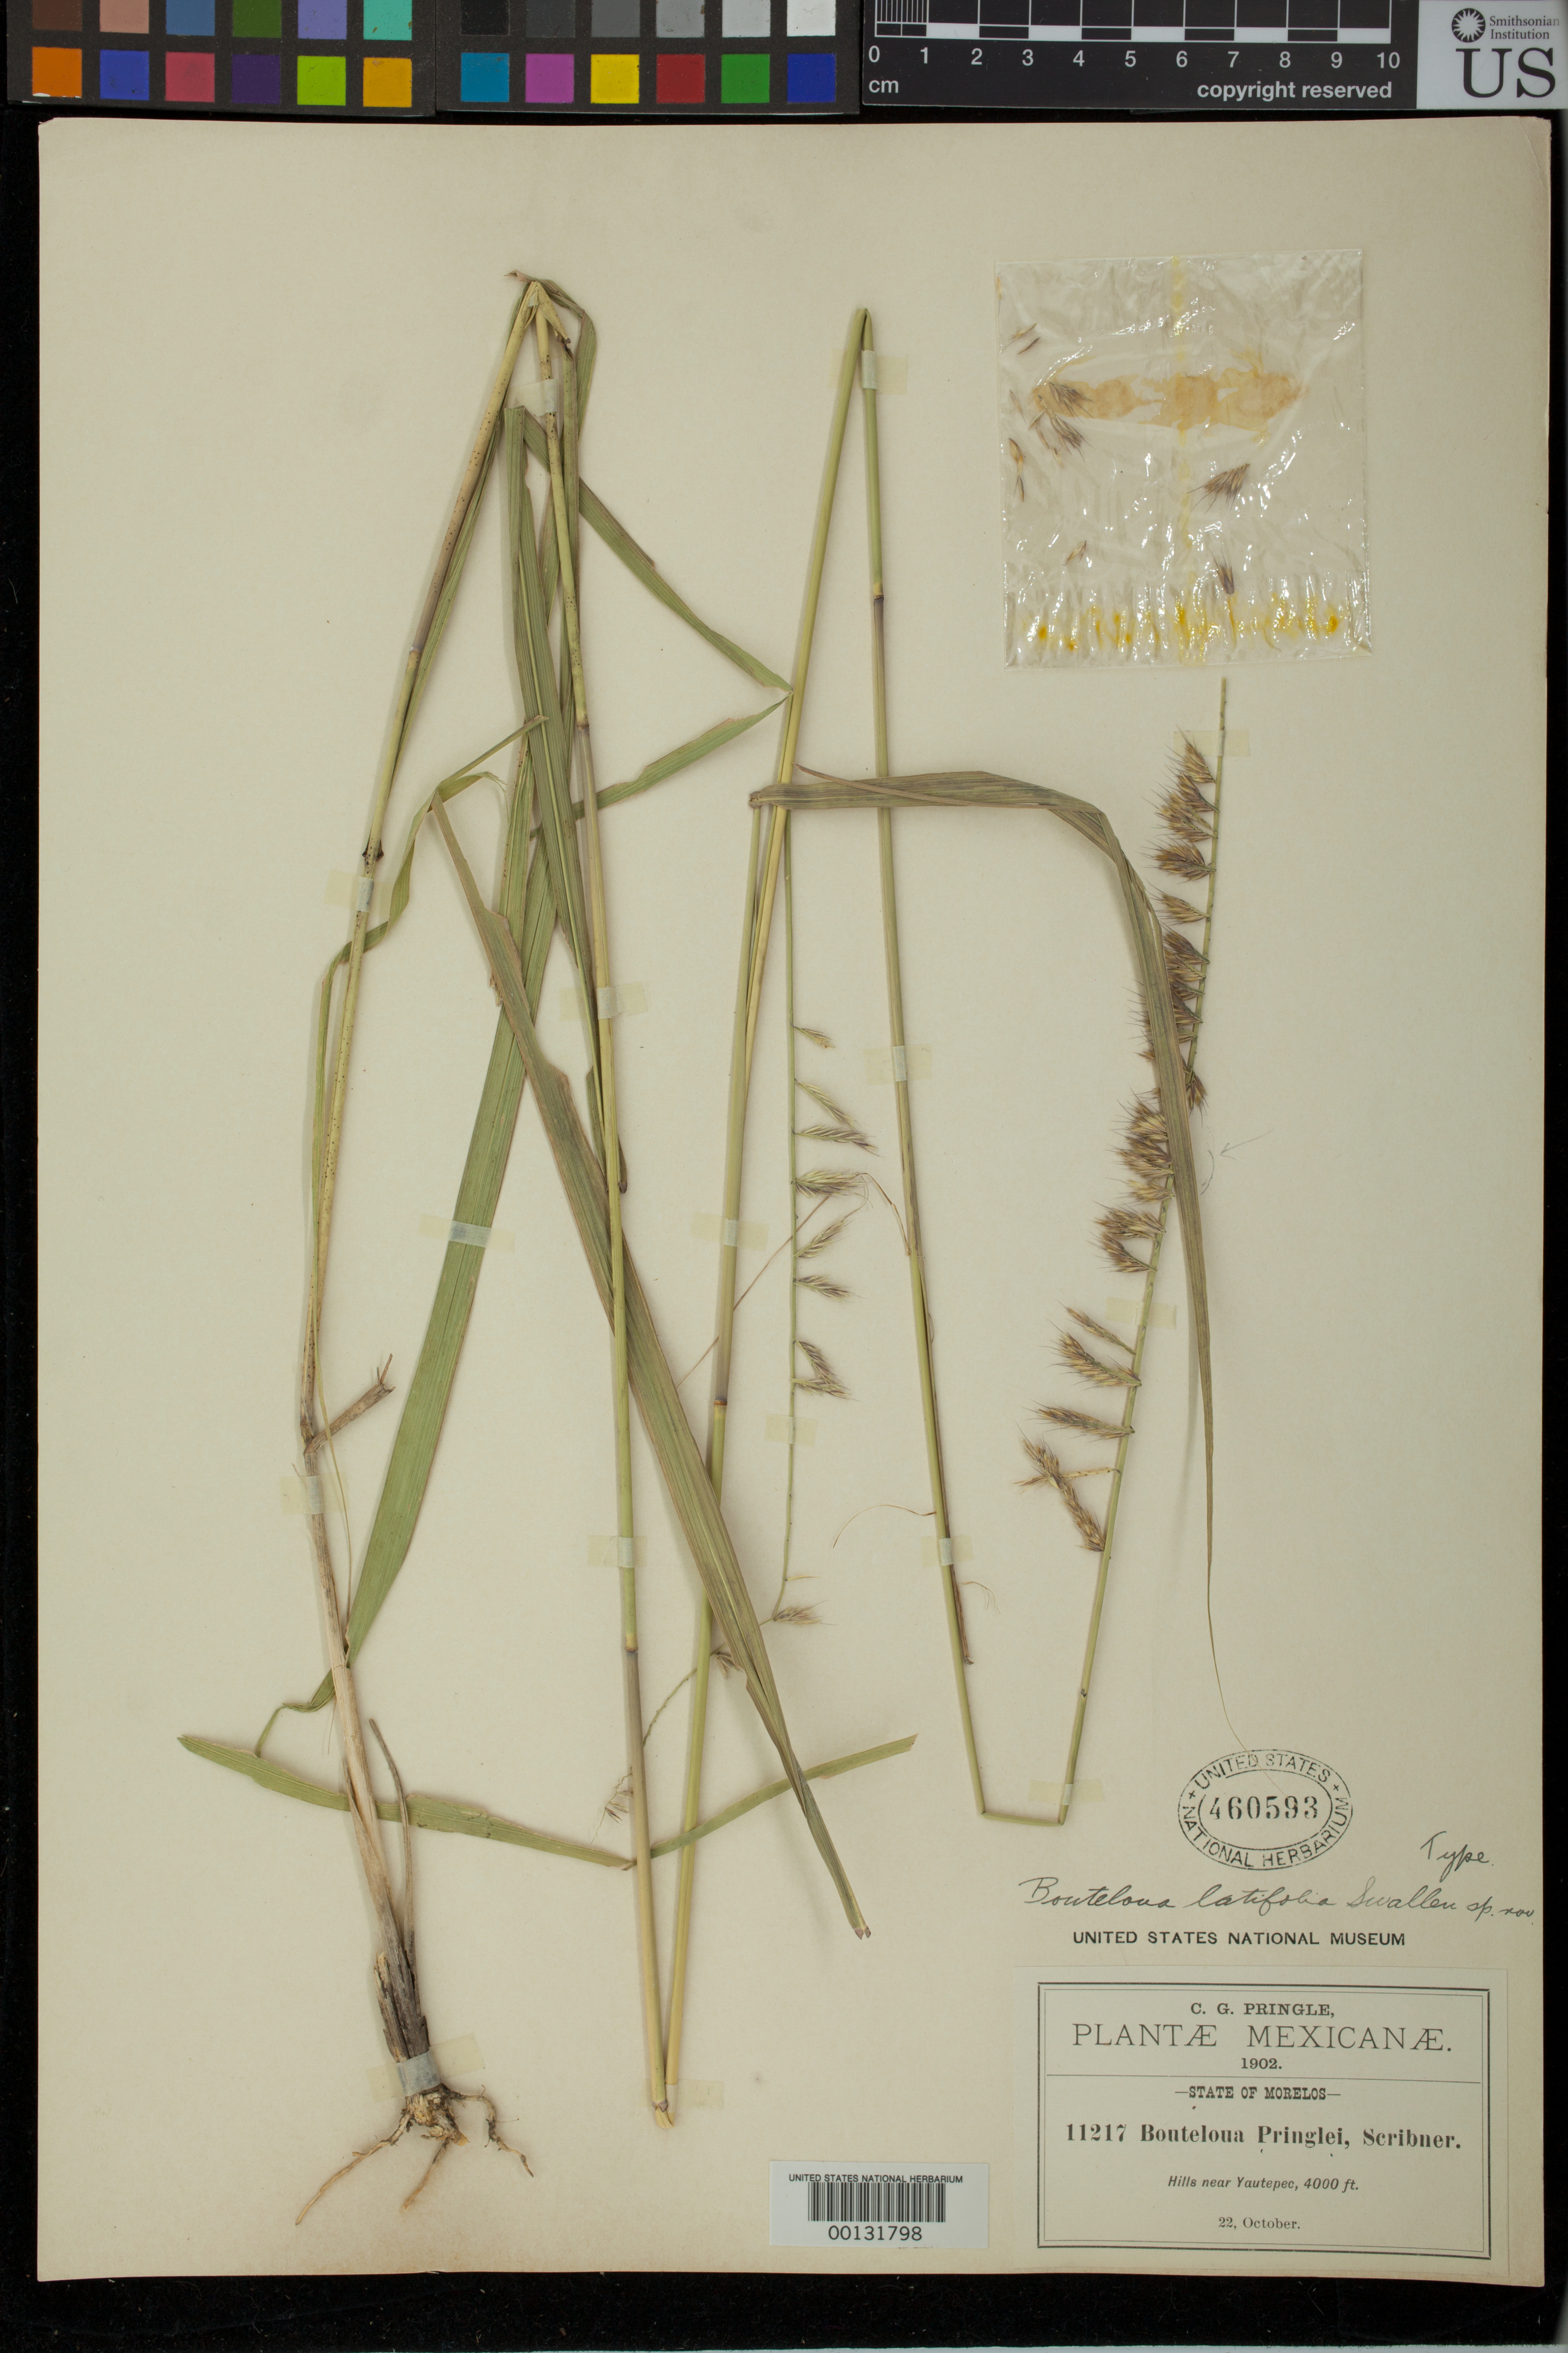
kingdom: Plantae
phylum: Tracheophyta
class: Liliopsida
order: Poales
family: Poaceae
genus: Bouteloua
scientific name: Bouteloua latifolia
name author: Swallen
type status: Holotype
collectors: C. G. Pringle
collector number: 11217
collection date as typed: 22 Oct 1902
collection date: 1902-10-22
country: Mexico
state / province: Morelos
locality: Near Yautepec; alt. 4000 ft.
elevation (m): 1219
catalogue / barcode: US 460593